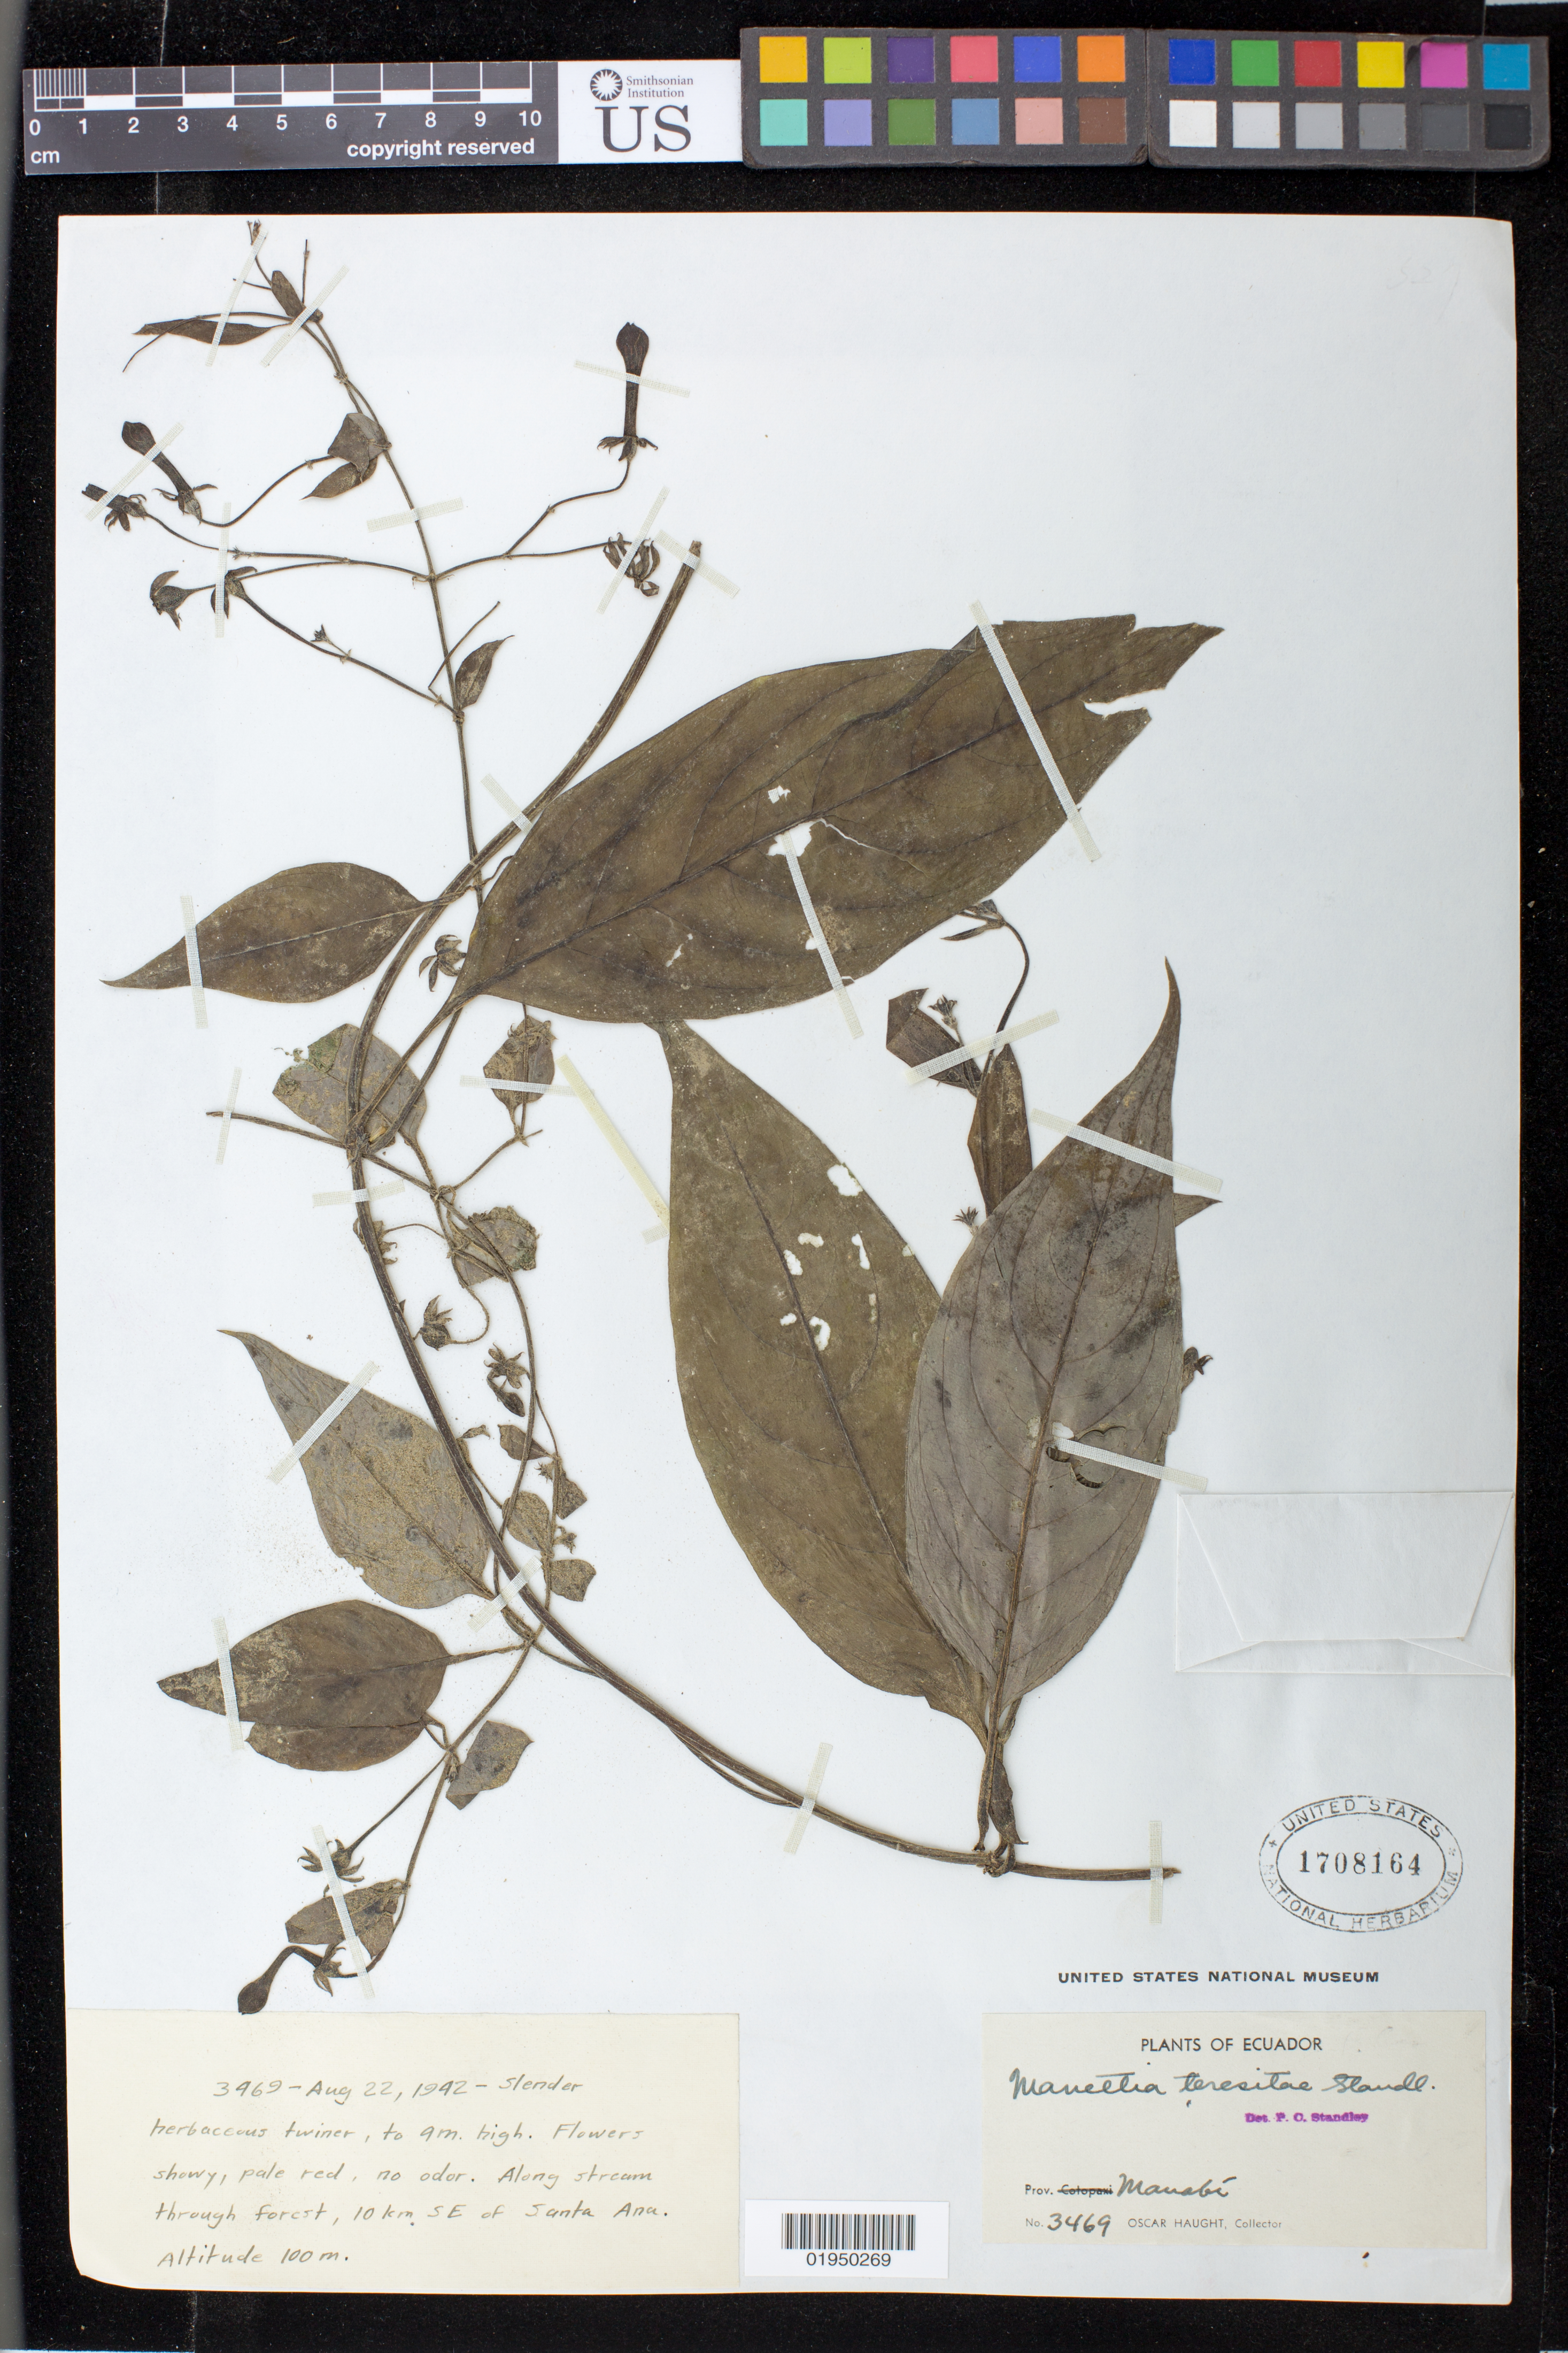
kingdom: Plantae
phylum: Tracheophyta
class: Magnoliopsida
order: Gentianales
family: Rubiaceae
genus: Manettia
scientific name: Manettia teresitae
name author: Standl.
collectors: O. Haught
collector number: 3469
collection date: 1942-08-22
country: Ecuador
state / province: Manabí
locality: Along stream through forest, 10km SE of Santa Ana. Altitude 100m.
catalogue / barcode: US 1708164